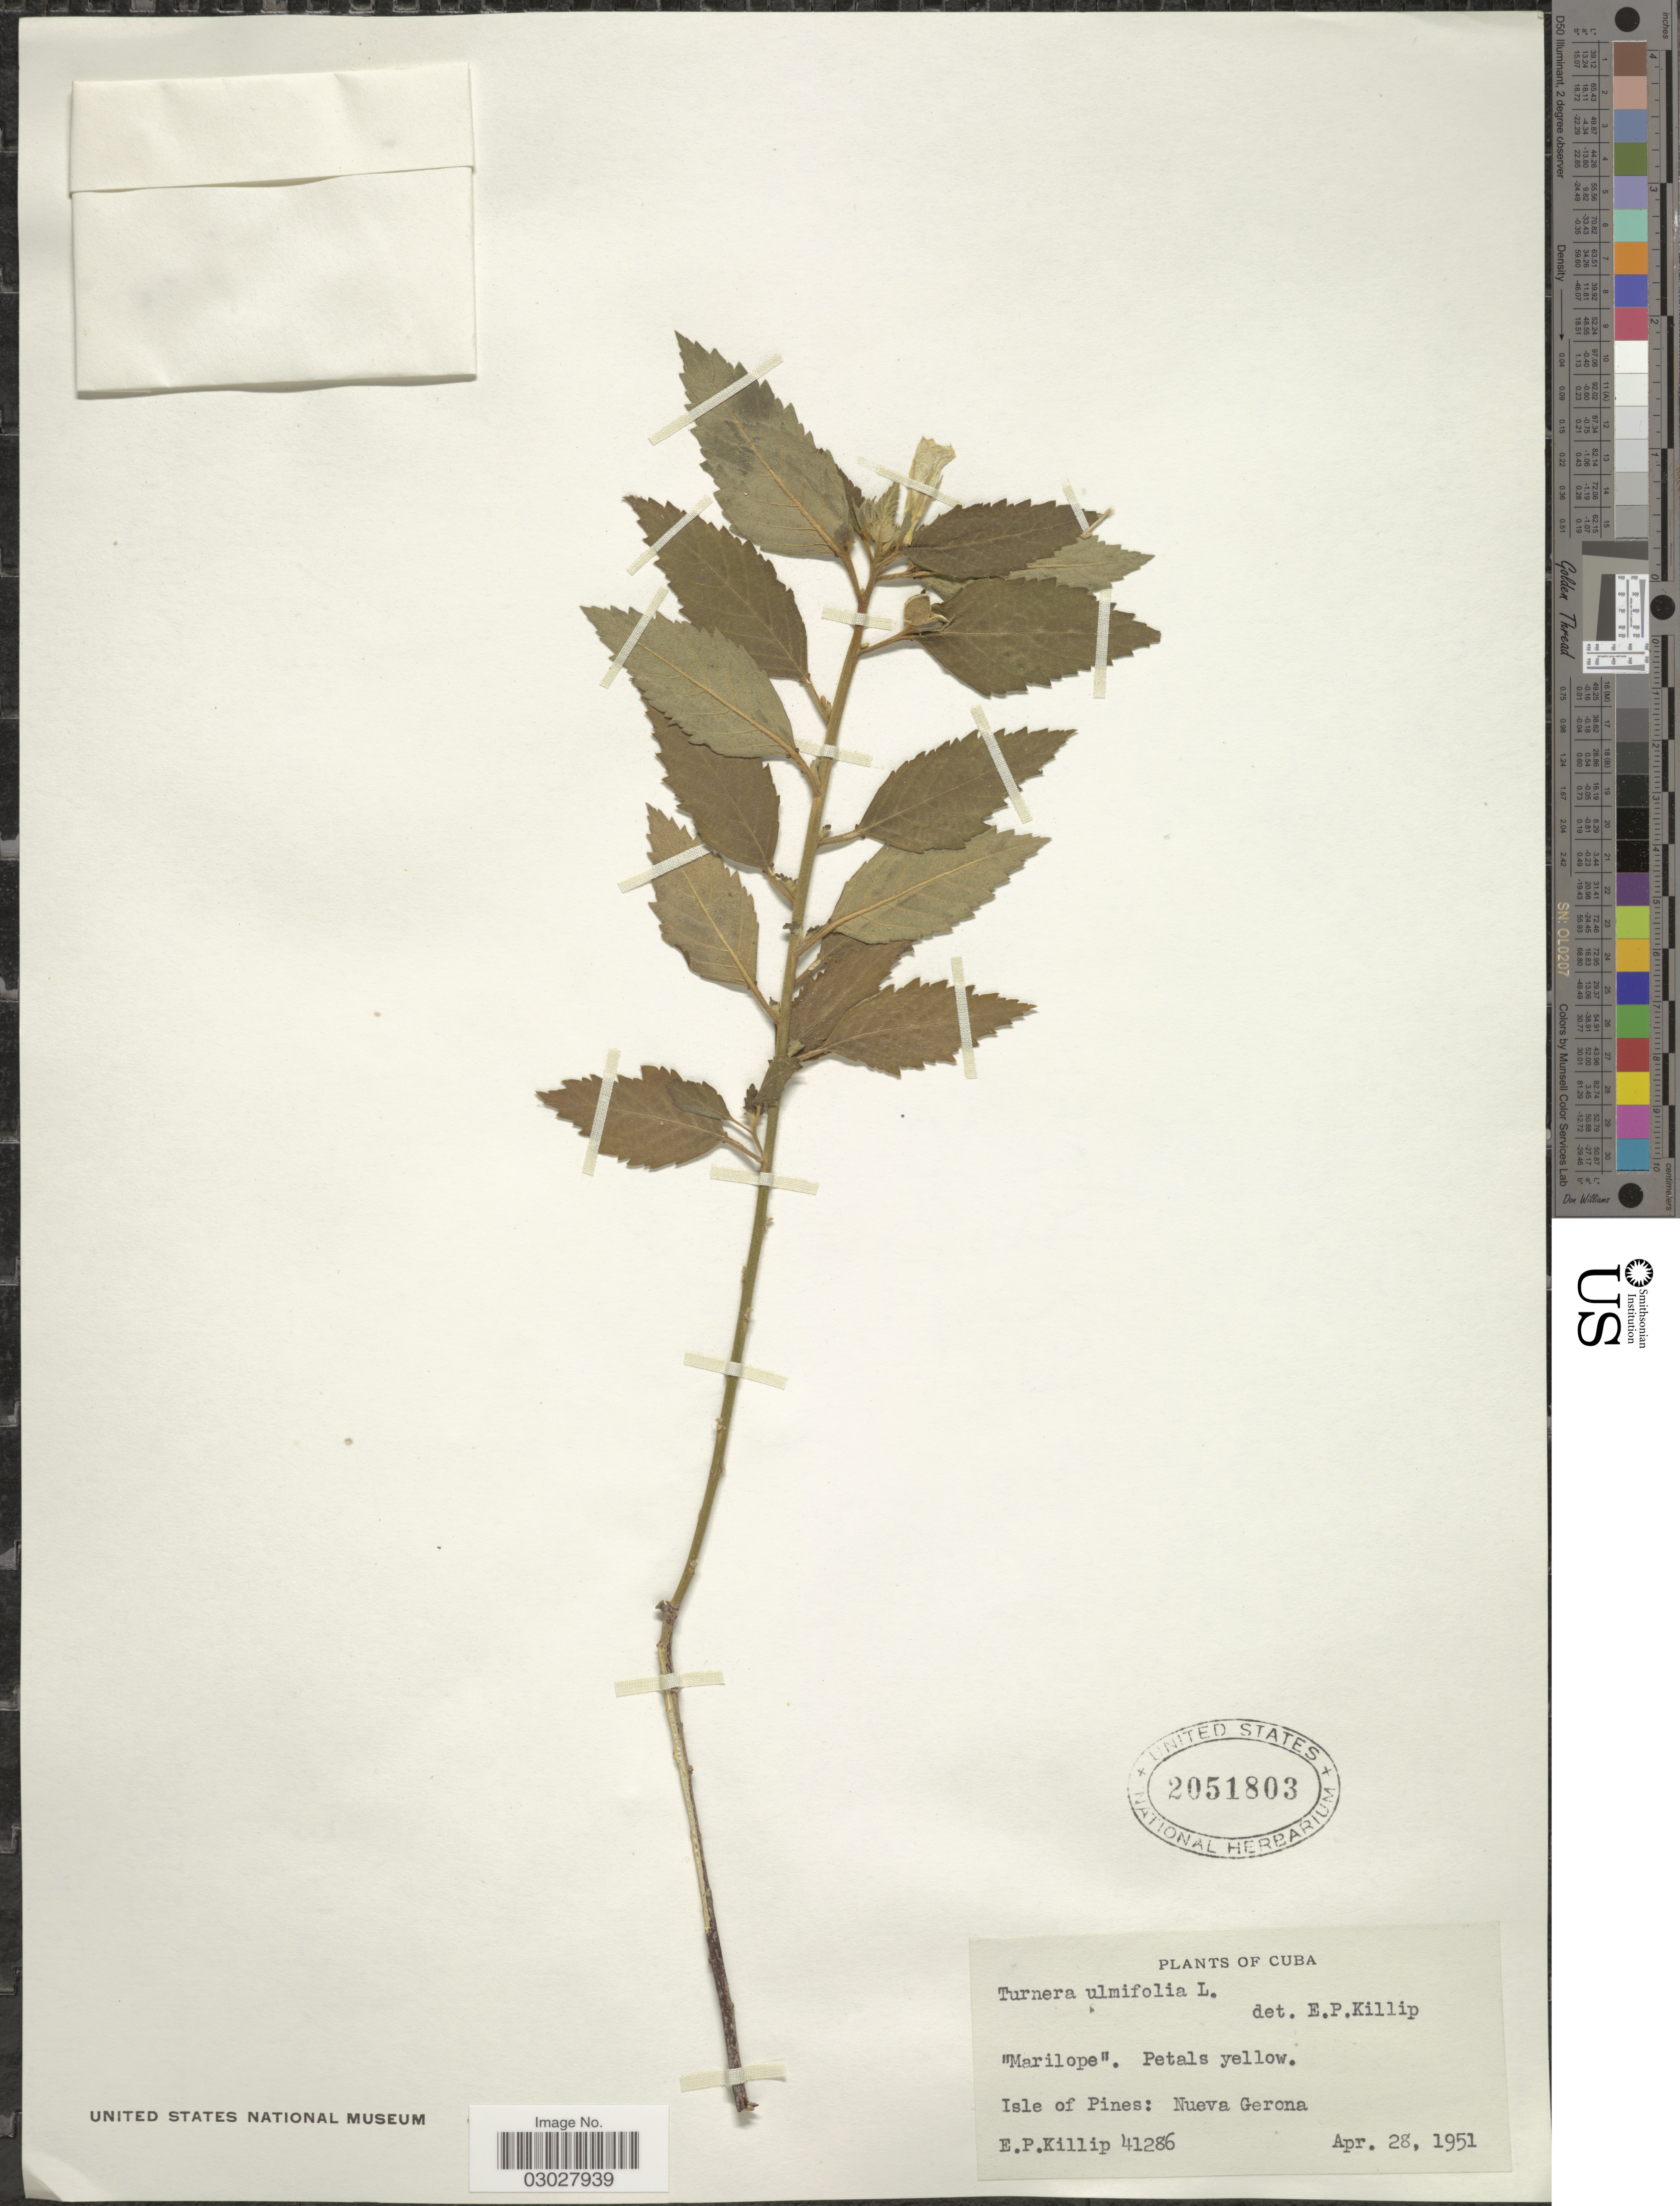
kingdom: Plantae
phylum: Tracheophyta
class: Magnoliopsida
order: Malpighiales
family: Turneraceae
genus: Turnera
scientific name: Turnera ulmifolia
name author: L.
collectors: E. P. Killip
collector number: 41286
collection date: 1951-04-28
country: Cuba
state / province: Isla de la Juventud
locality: Isle of Pines: Nueva Gerona.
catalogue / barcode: US 2051803